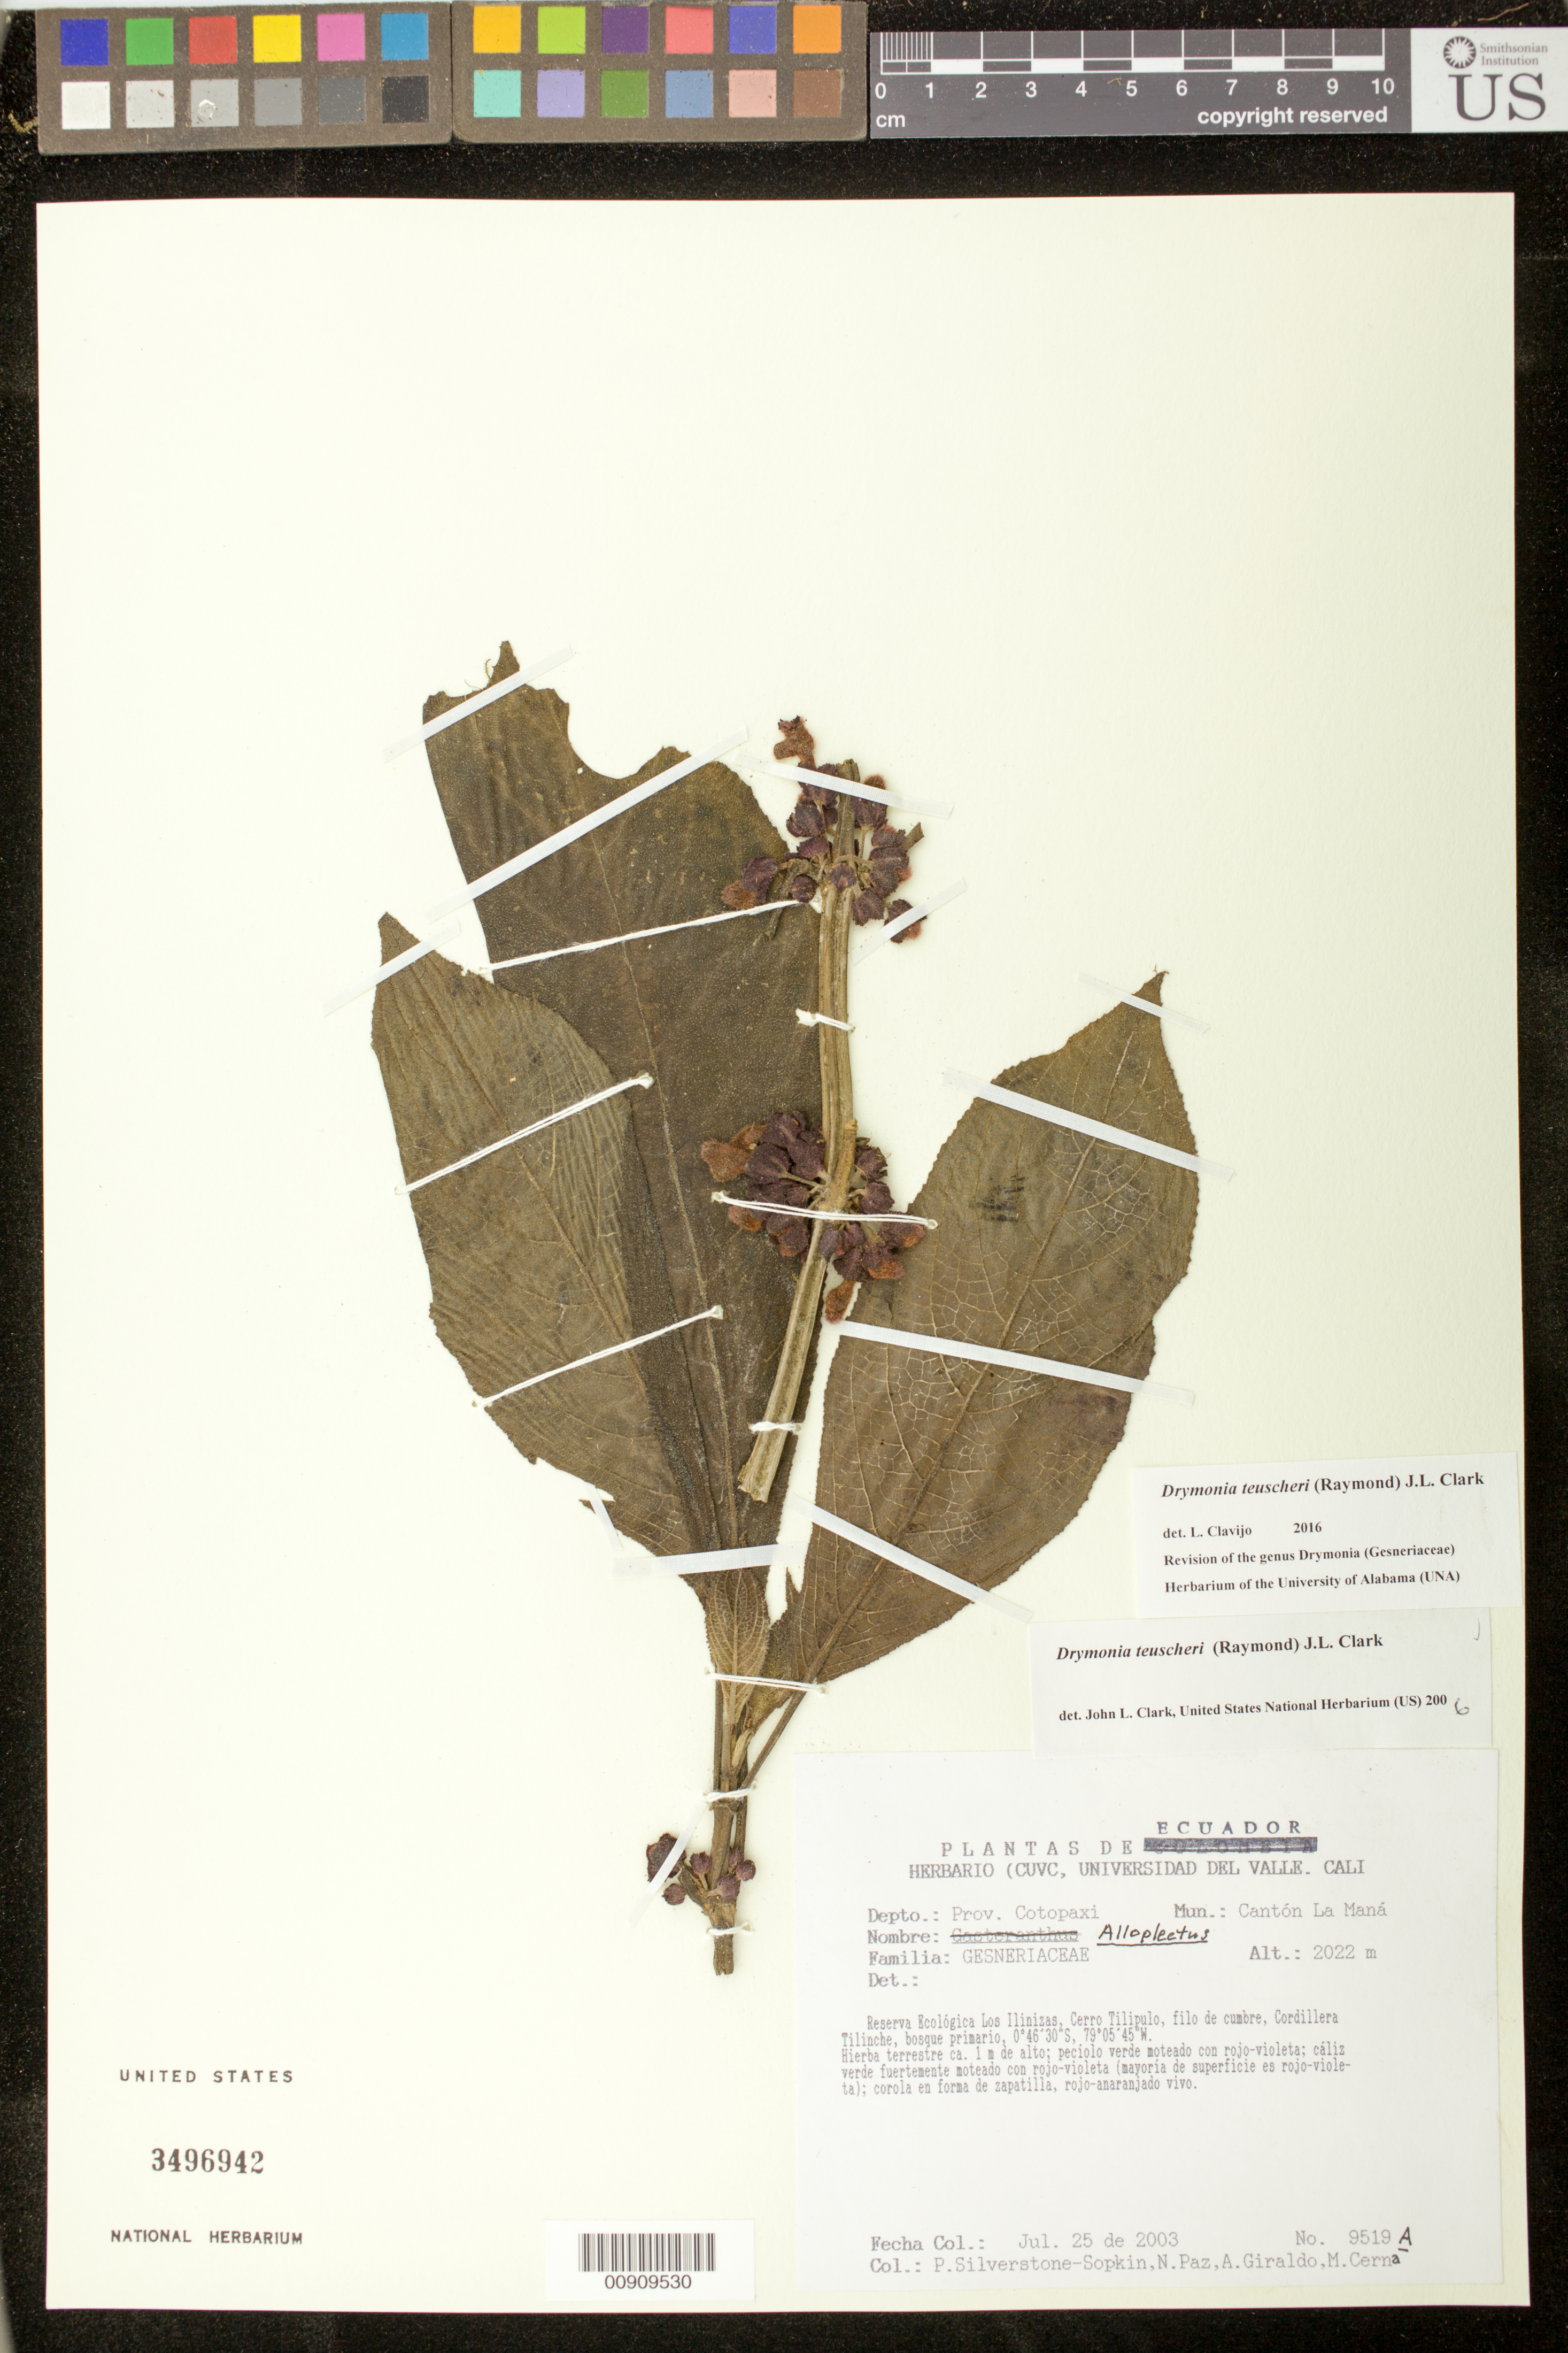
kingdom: Plantae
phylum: Tracheophyta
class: Magnoliopsida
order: Lamiales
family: Gesneriaceae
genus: Drymonia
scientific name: Drymonia teuscheri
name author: (Raymond) J.L. Clark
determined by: Clark, J. L., (SEL), The Marie Selby Botanical Garden (UNITED STATES)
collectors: P. A. Silverstone-Sopkin, N. Paz, A. Giraldo & M. Cerna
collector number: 9519 A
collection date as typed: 25 Jul 2003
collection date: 2003-07-25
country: Ecuador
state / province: Cotopaxi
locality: Cantón La Manó. Reserva Ecológica Los Ilinizas, Cerro Tilipulo, filo de cumbre, Cordillera Tilinche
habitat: Bosque primario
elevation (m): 2022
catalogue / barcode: US 3496942